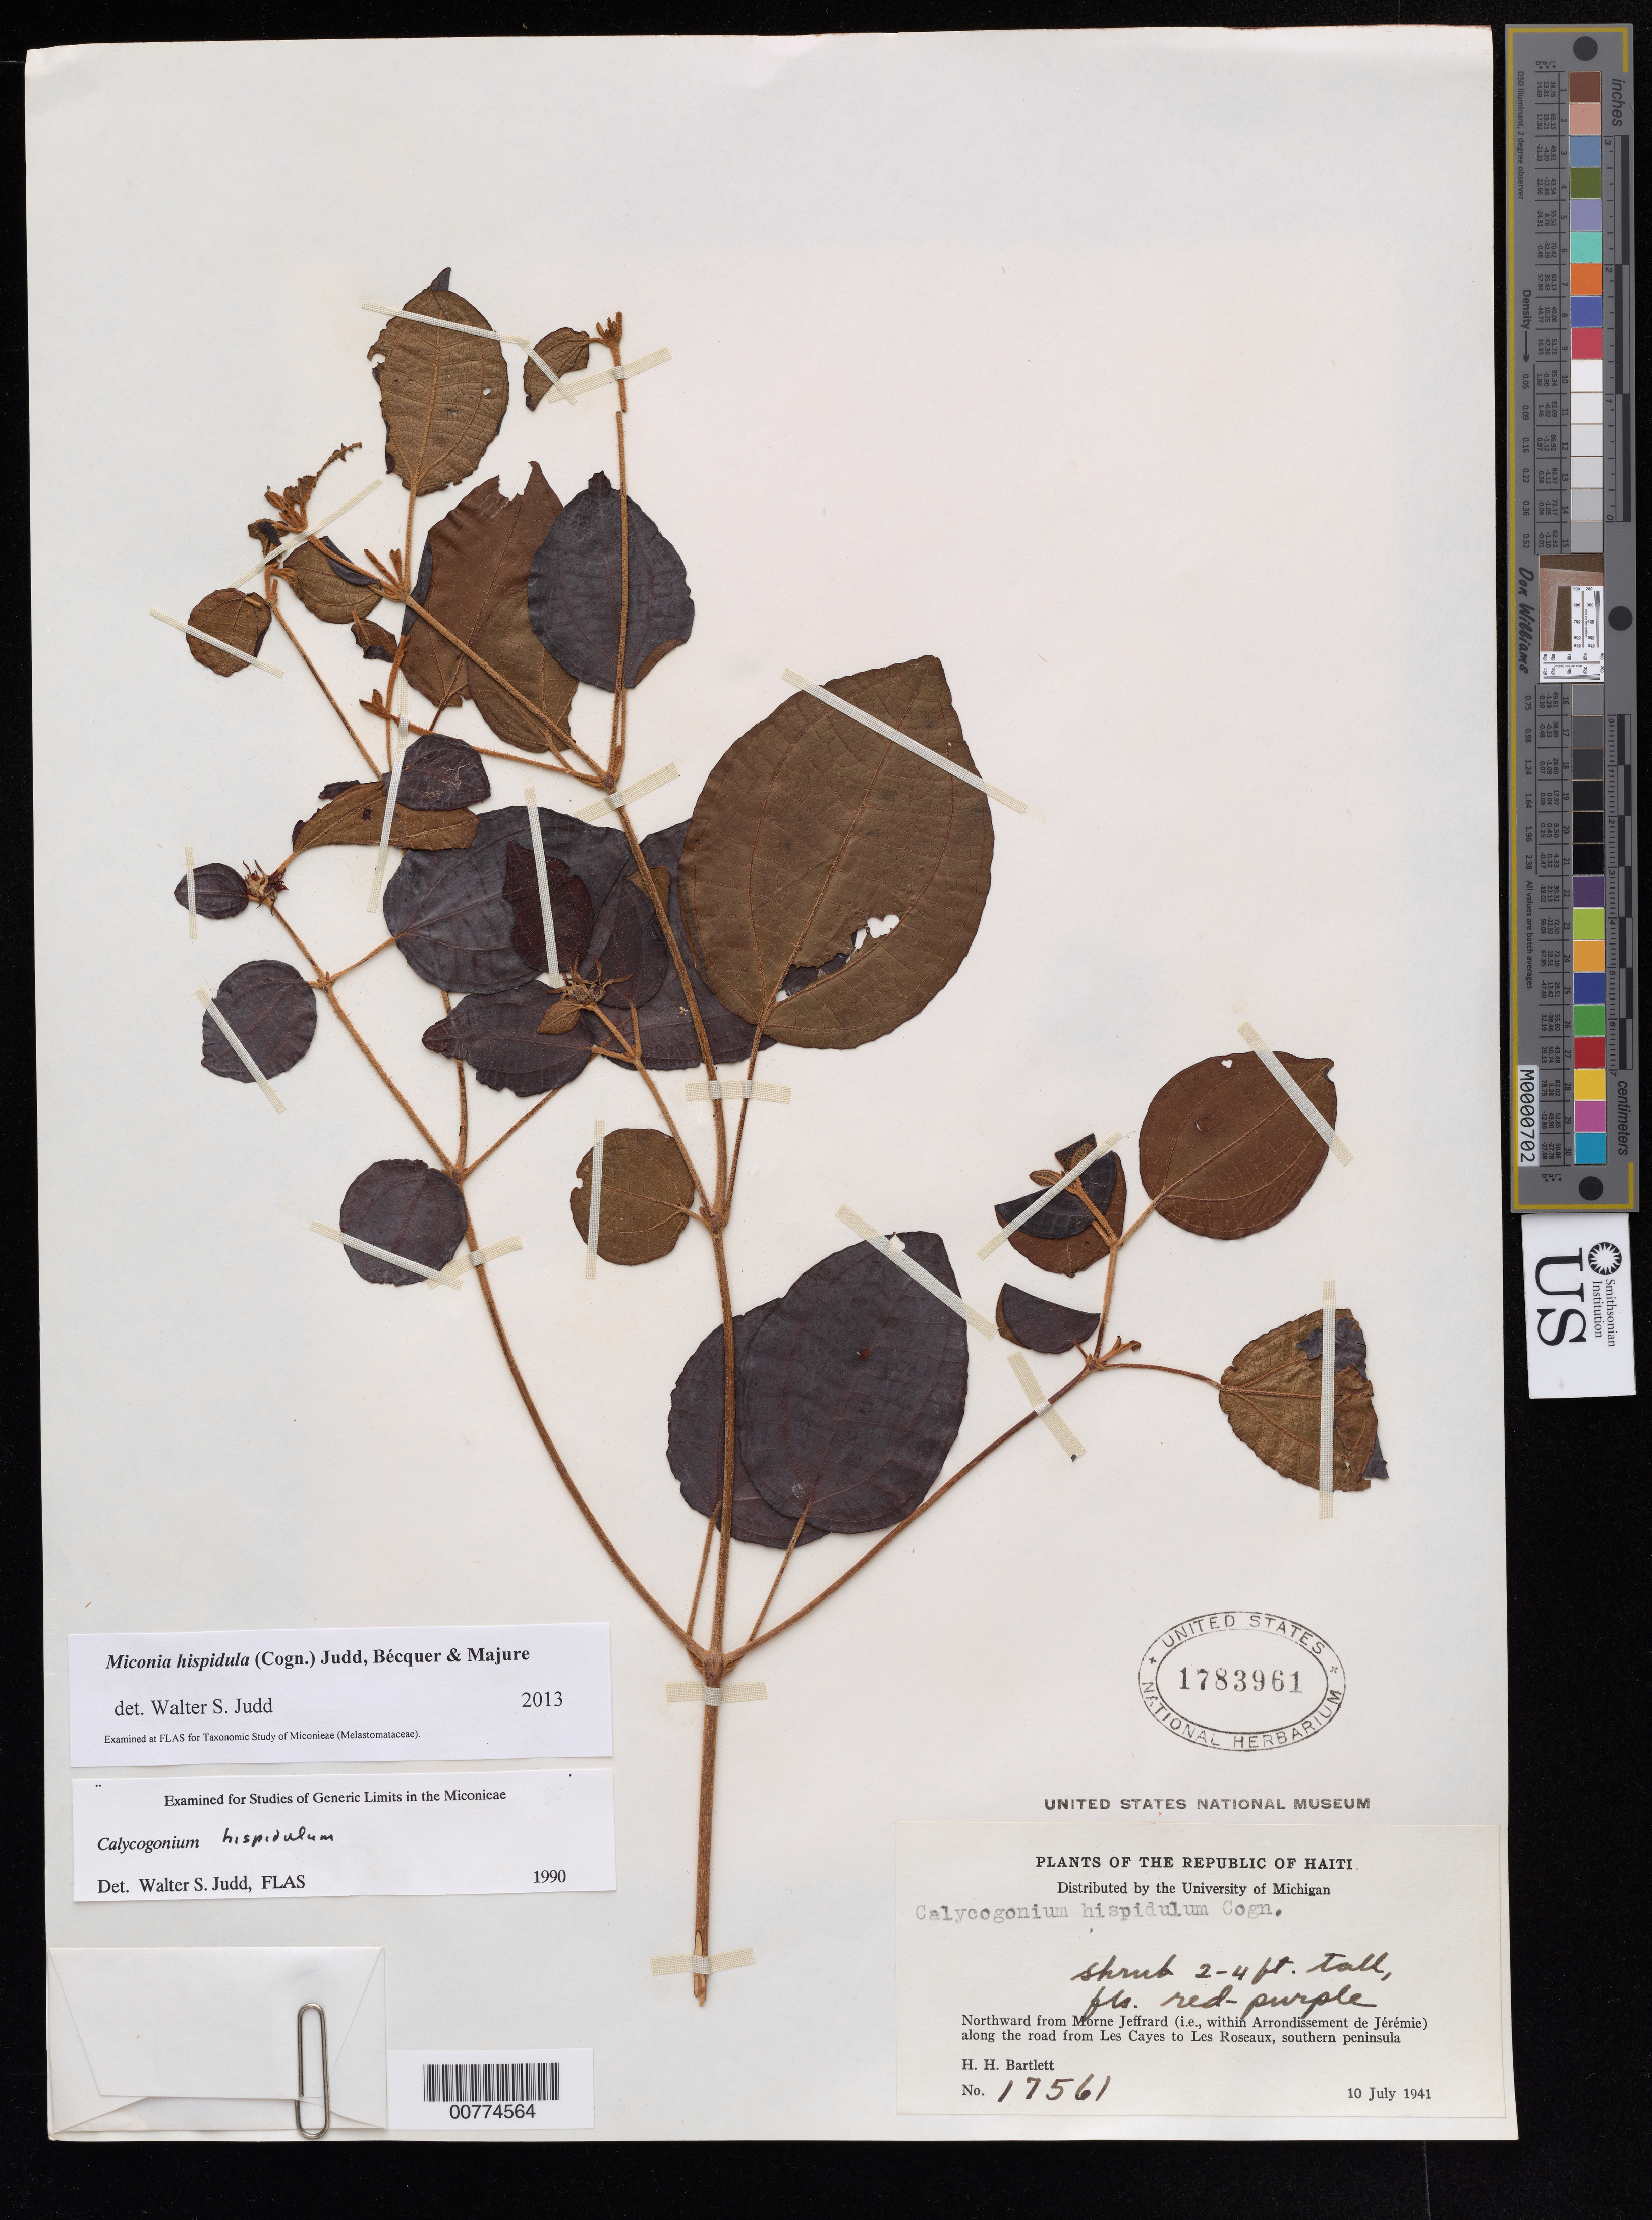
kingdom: Plantae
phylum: Tracheophyta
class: Magnoliopsida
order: Myrtales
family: Melastomataceae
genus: Miconia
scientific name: Miconia hispidula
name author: (Cogn.) Judd et al.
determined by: Judd, Walter S.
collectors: H. H. Bartlett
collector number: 17561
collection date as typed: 10 Jul 1941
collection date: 1941-07-10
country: Haiti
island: Hispaniola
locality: Northward from Morne Jeffrard (i.e., within Arrondissement de Jérémie) along the road from Les Cayes to Les Roseayx southern peninsula.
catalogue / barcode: US 1783961